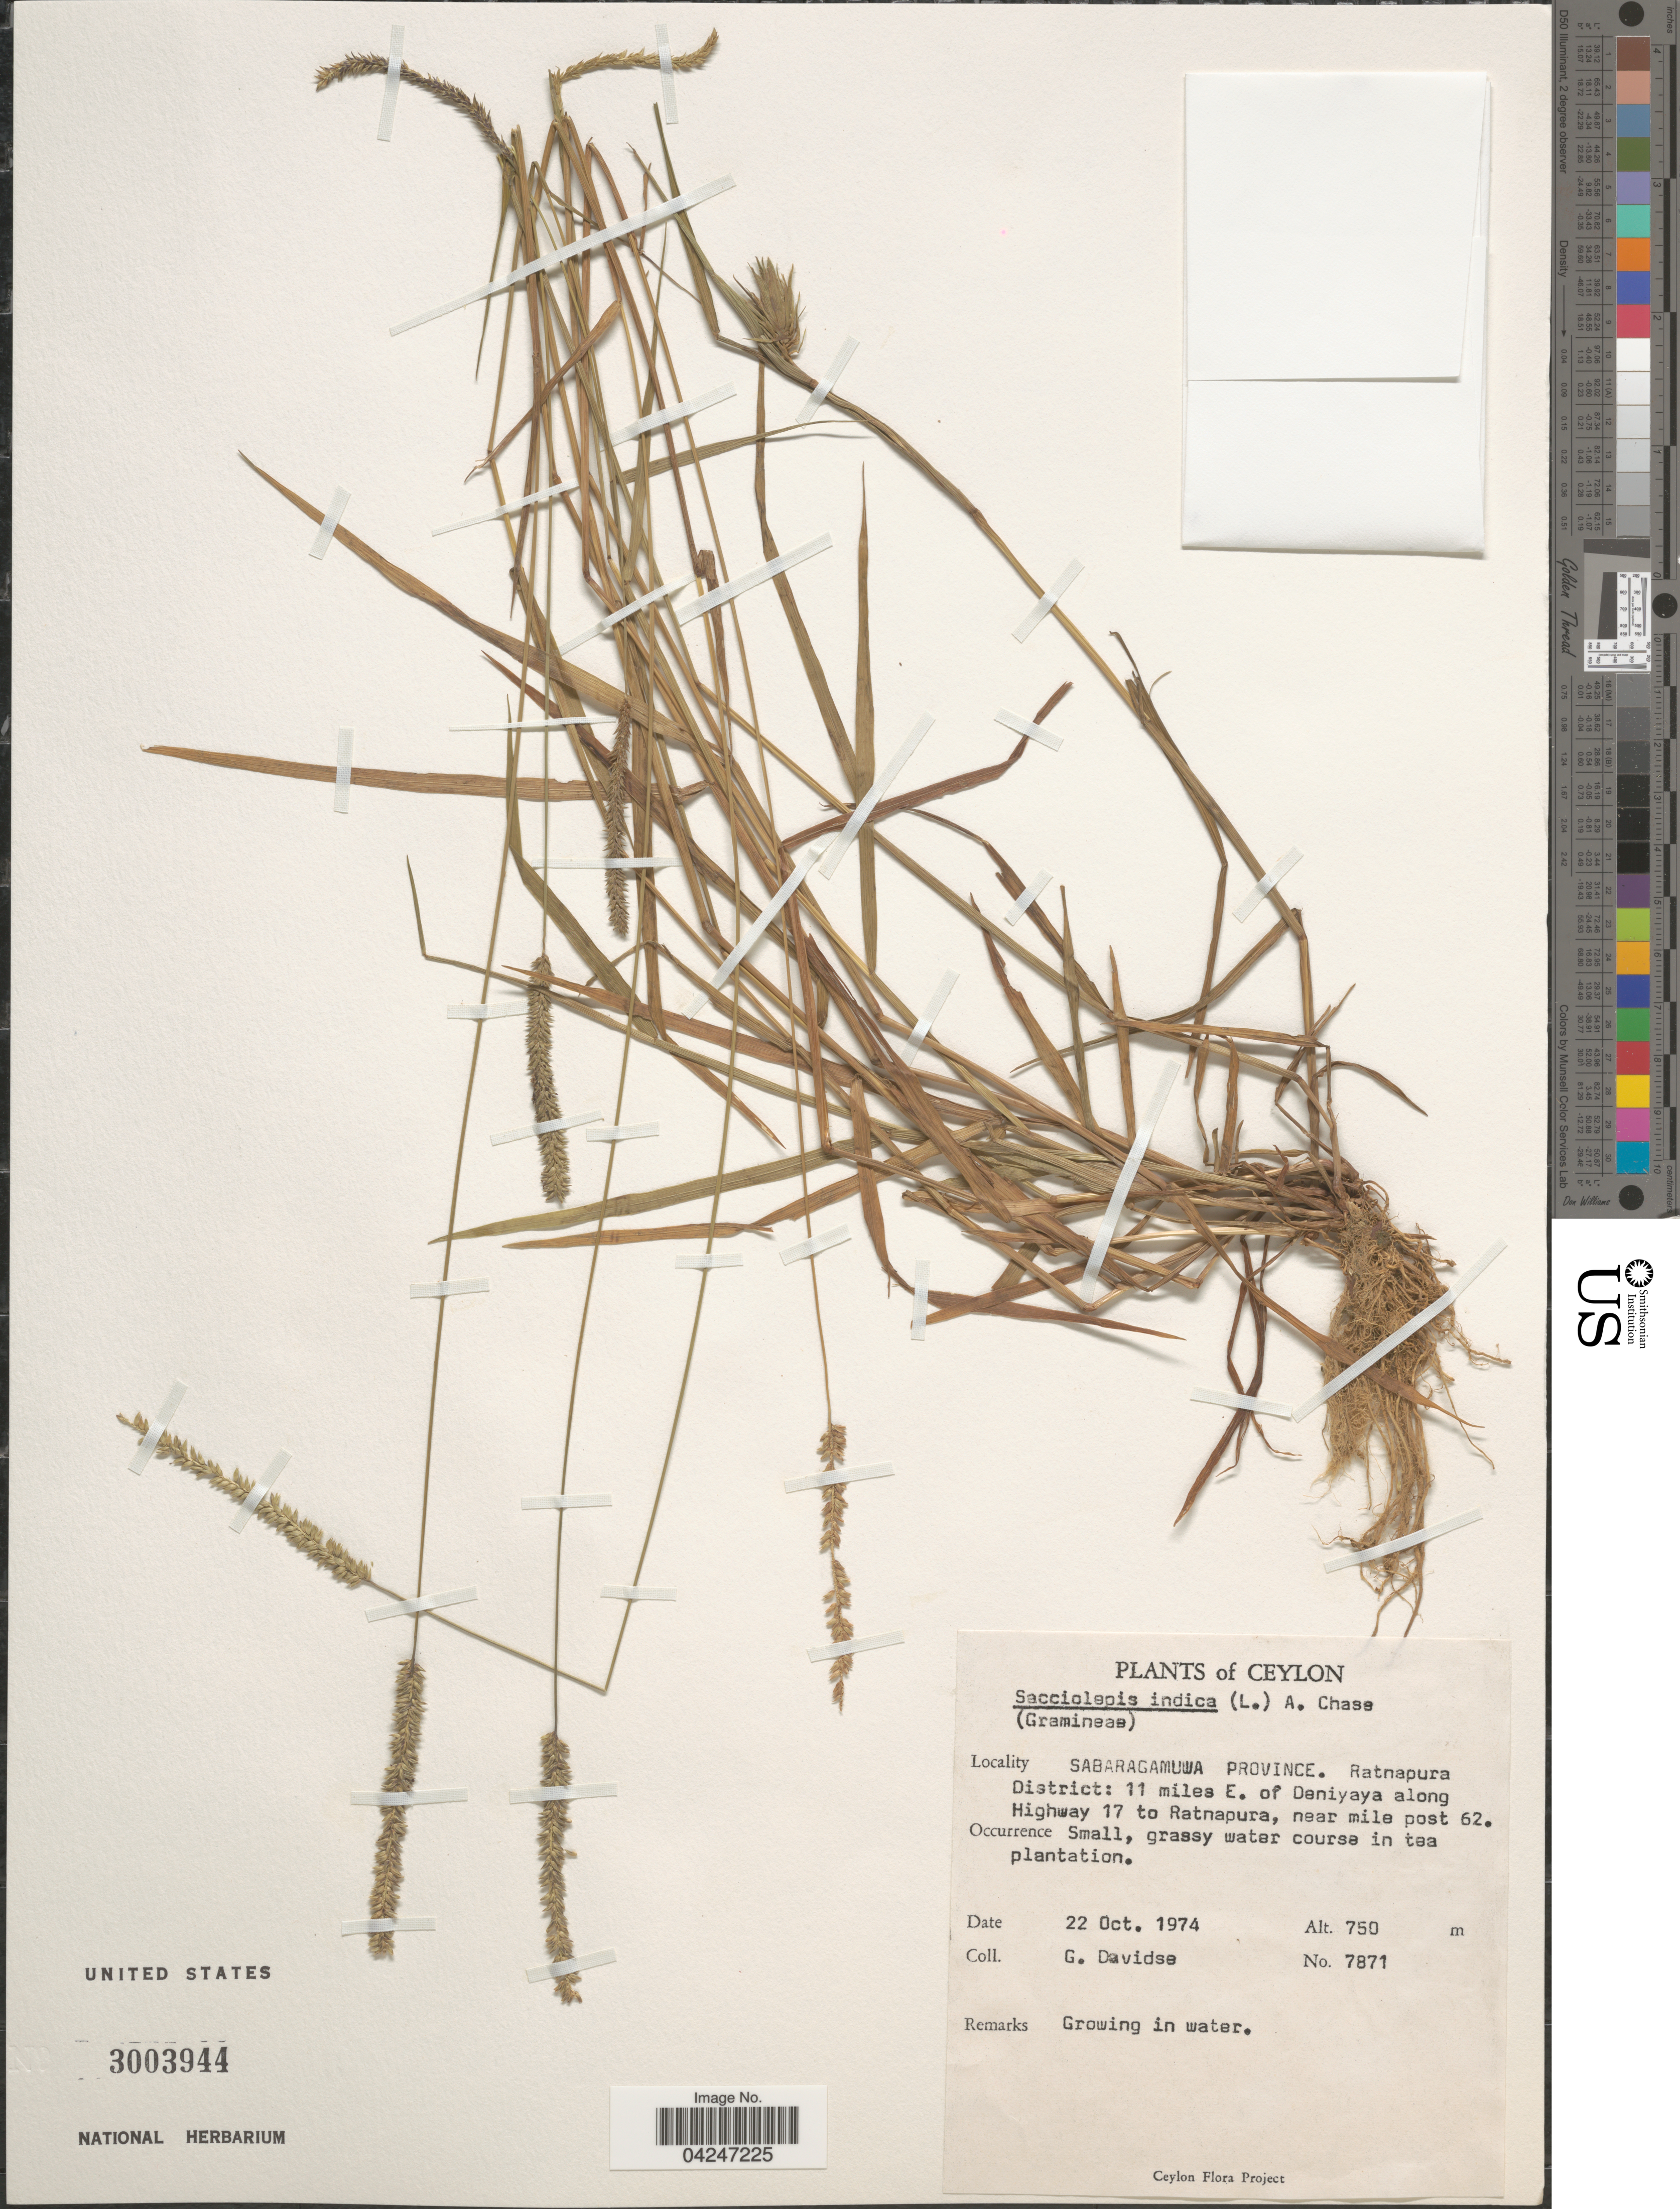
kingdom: Plantae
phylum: Tracheophyta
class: Liliopsida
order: Poales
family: Poaceae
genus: Sacciolepis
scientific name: Sacciolepis indica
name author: (L.) Chase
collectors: G. Davidse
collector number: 7871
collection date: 1974-10-22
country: Sri Lanka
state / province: Sabaragamuwa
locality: Ceylon. Ratnapura District: 11 miles E. of Deniyaya along Highway 17 to Ratnapura, near mile post 62.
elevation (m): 750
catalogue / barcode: US 3003944